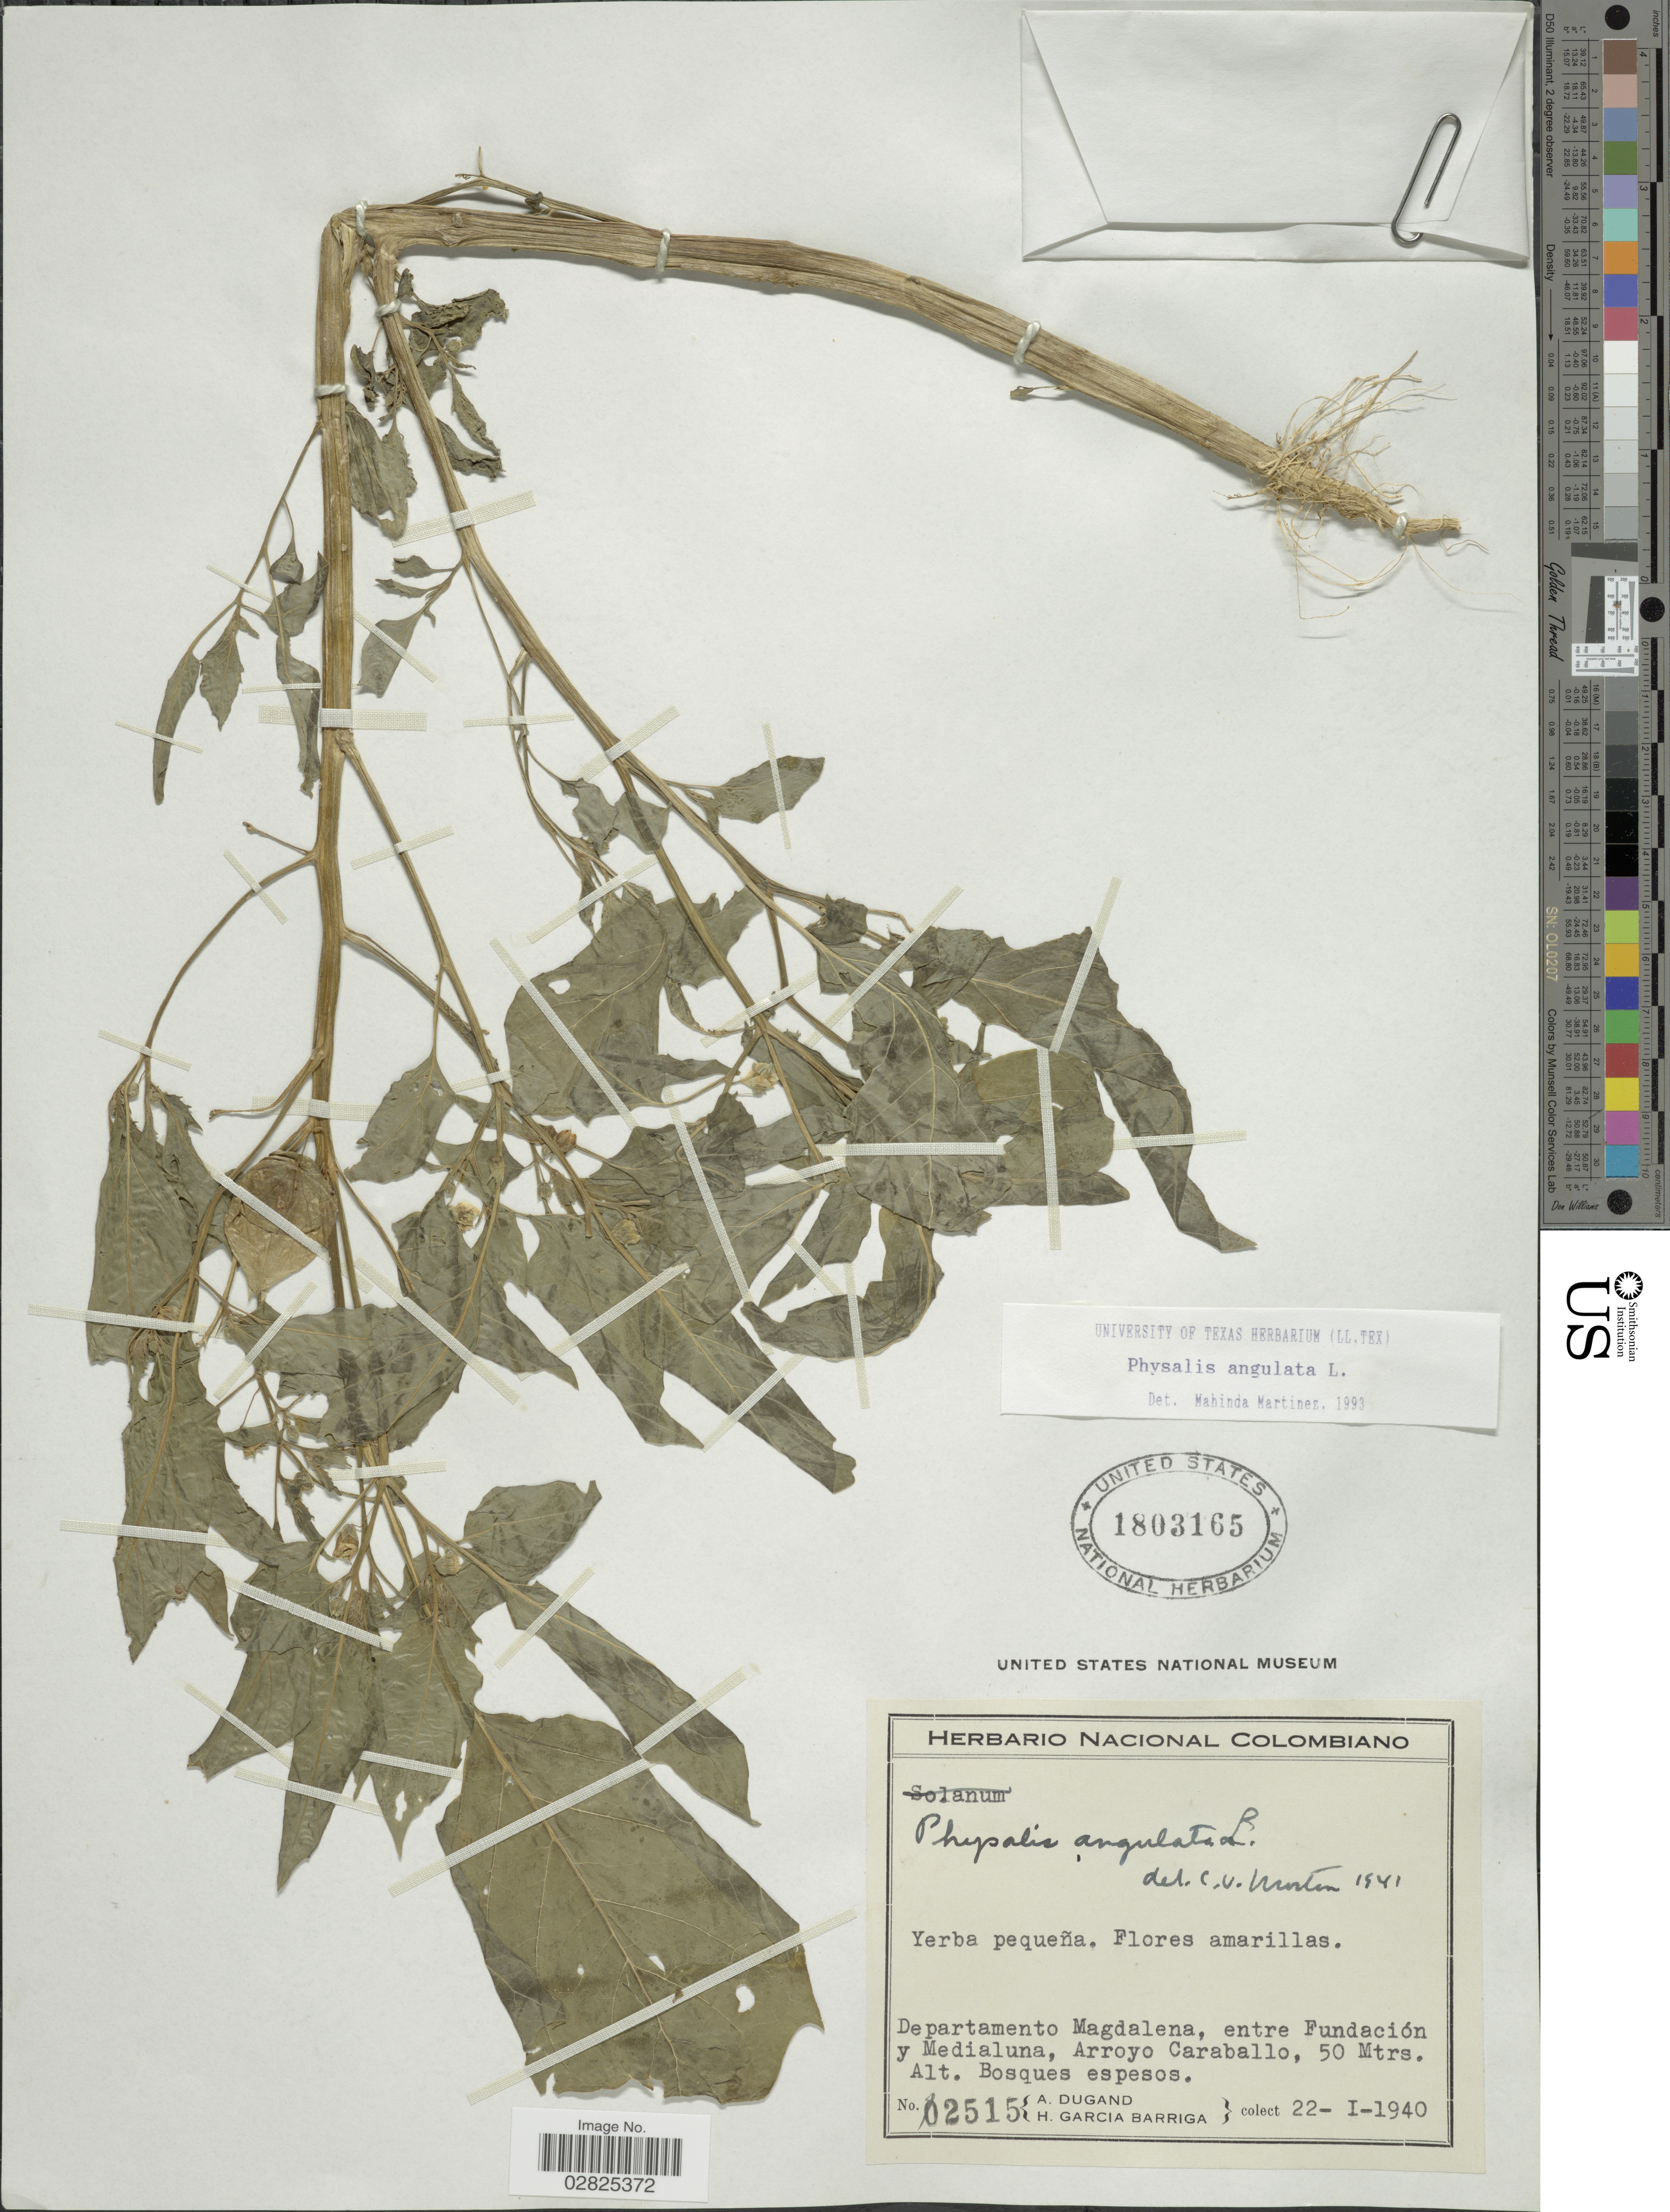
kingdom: Plantae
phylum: Tracheophyta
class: Magnoliopsida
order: Solanales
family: Solanaceae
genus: Physalis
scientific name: Physalis angulata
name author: L.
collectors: A. Dugand & H. García Barriga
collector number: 02515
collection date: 1940-01-22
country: Colombia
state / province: Magdalena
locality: Departamento Magdalena, entre Fundación y Medialuna, Arroyo Carabello.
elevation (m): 50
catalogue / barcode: US 1803165